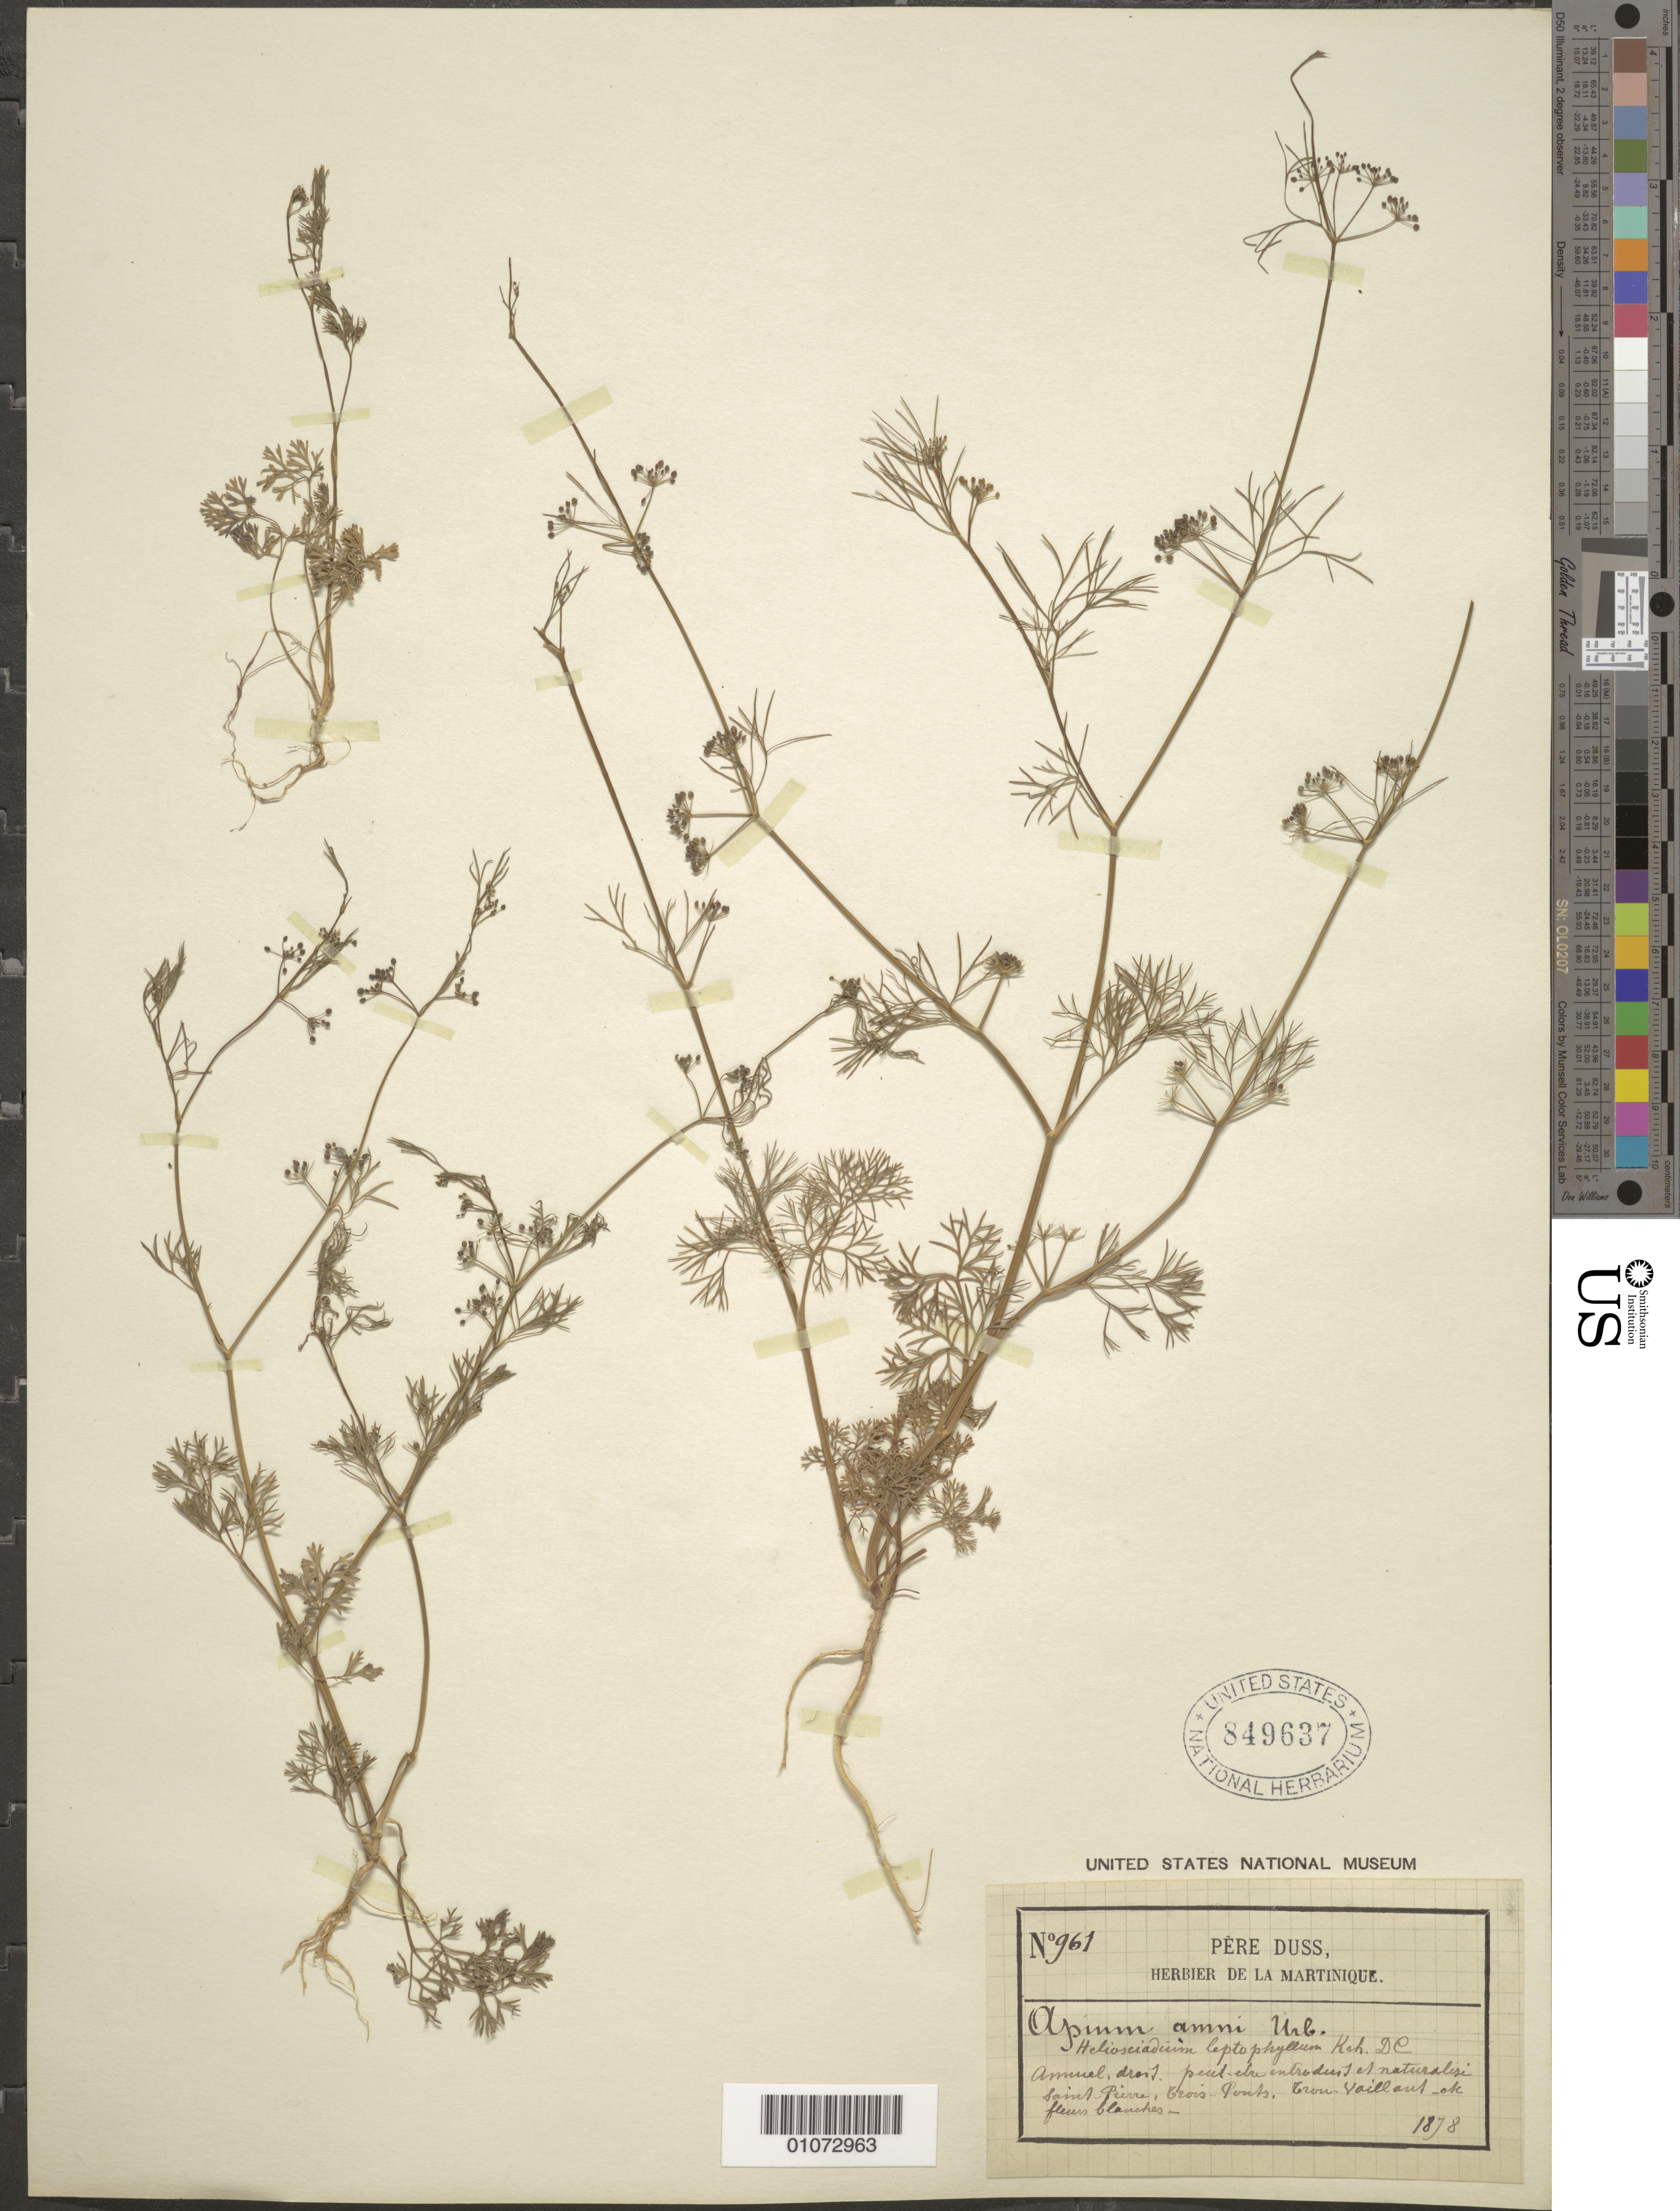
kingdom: Plantae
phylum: Tracheophyta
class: Magnoliopsida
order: Apiales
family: Apiaceae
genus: Apium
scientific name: Apium ammi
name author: (Jacq.) Urb.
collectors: Père Duss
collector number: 961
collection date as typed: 01 Jan 1878 to 31 Dec 1878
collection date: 1878-01-01/1878-12-31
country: Martinique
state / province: Saint-Pierre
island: Martinique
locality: Sainte Pierre, Trois-Ponts.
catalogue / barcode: US 849637